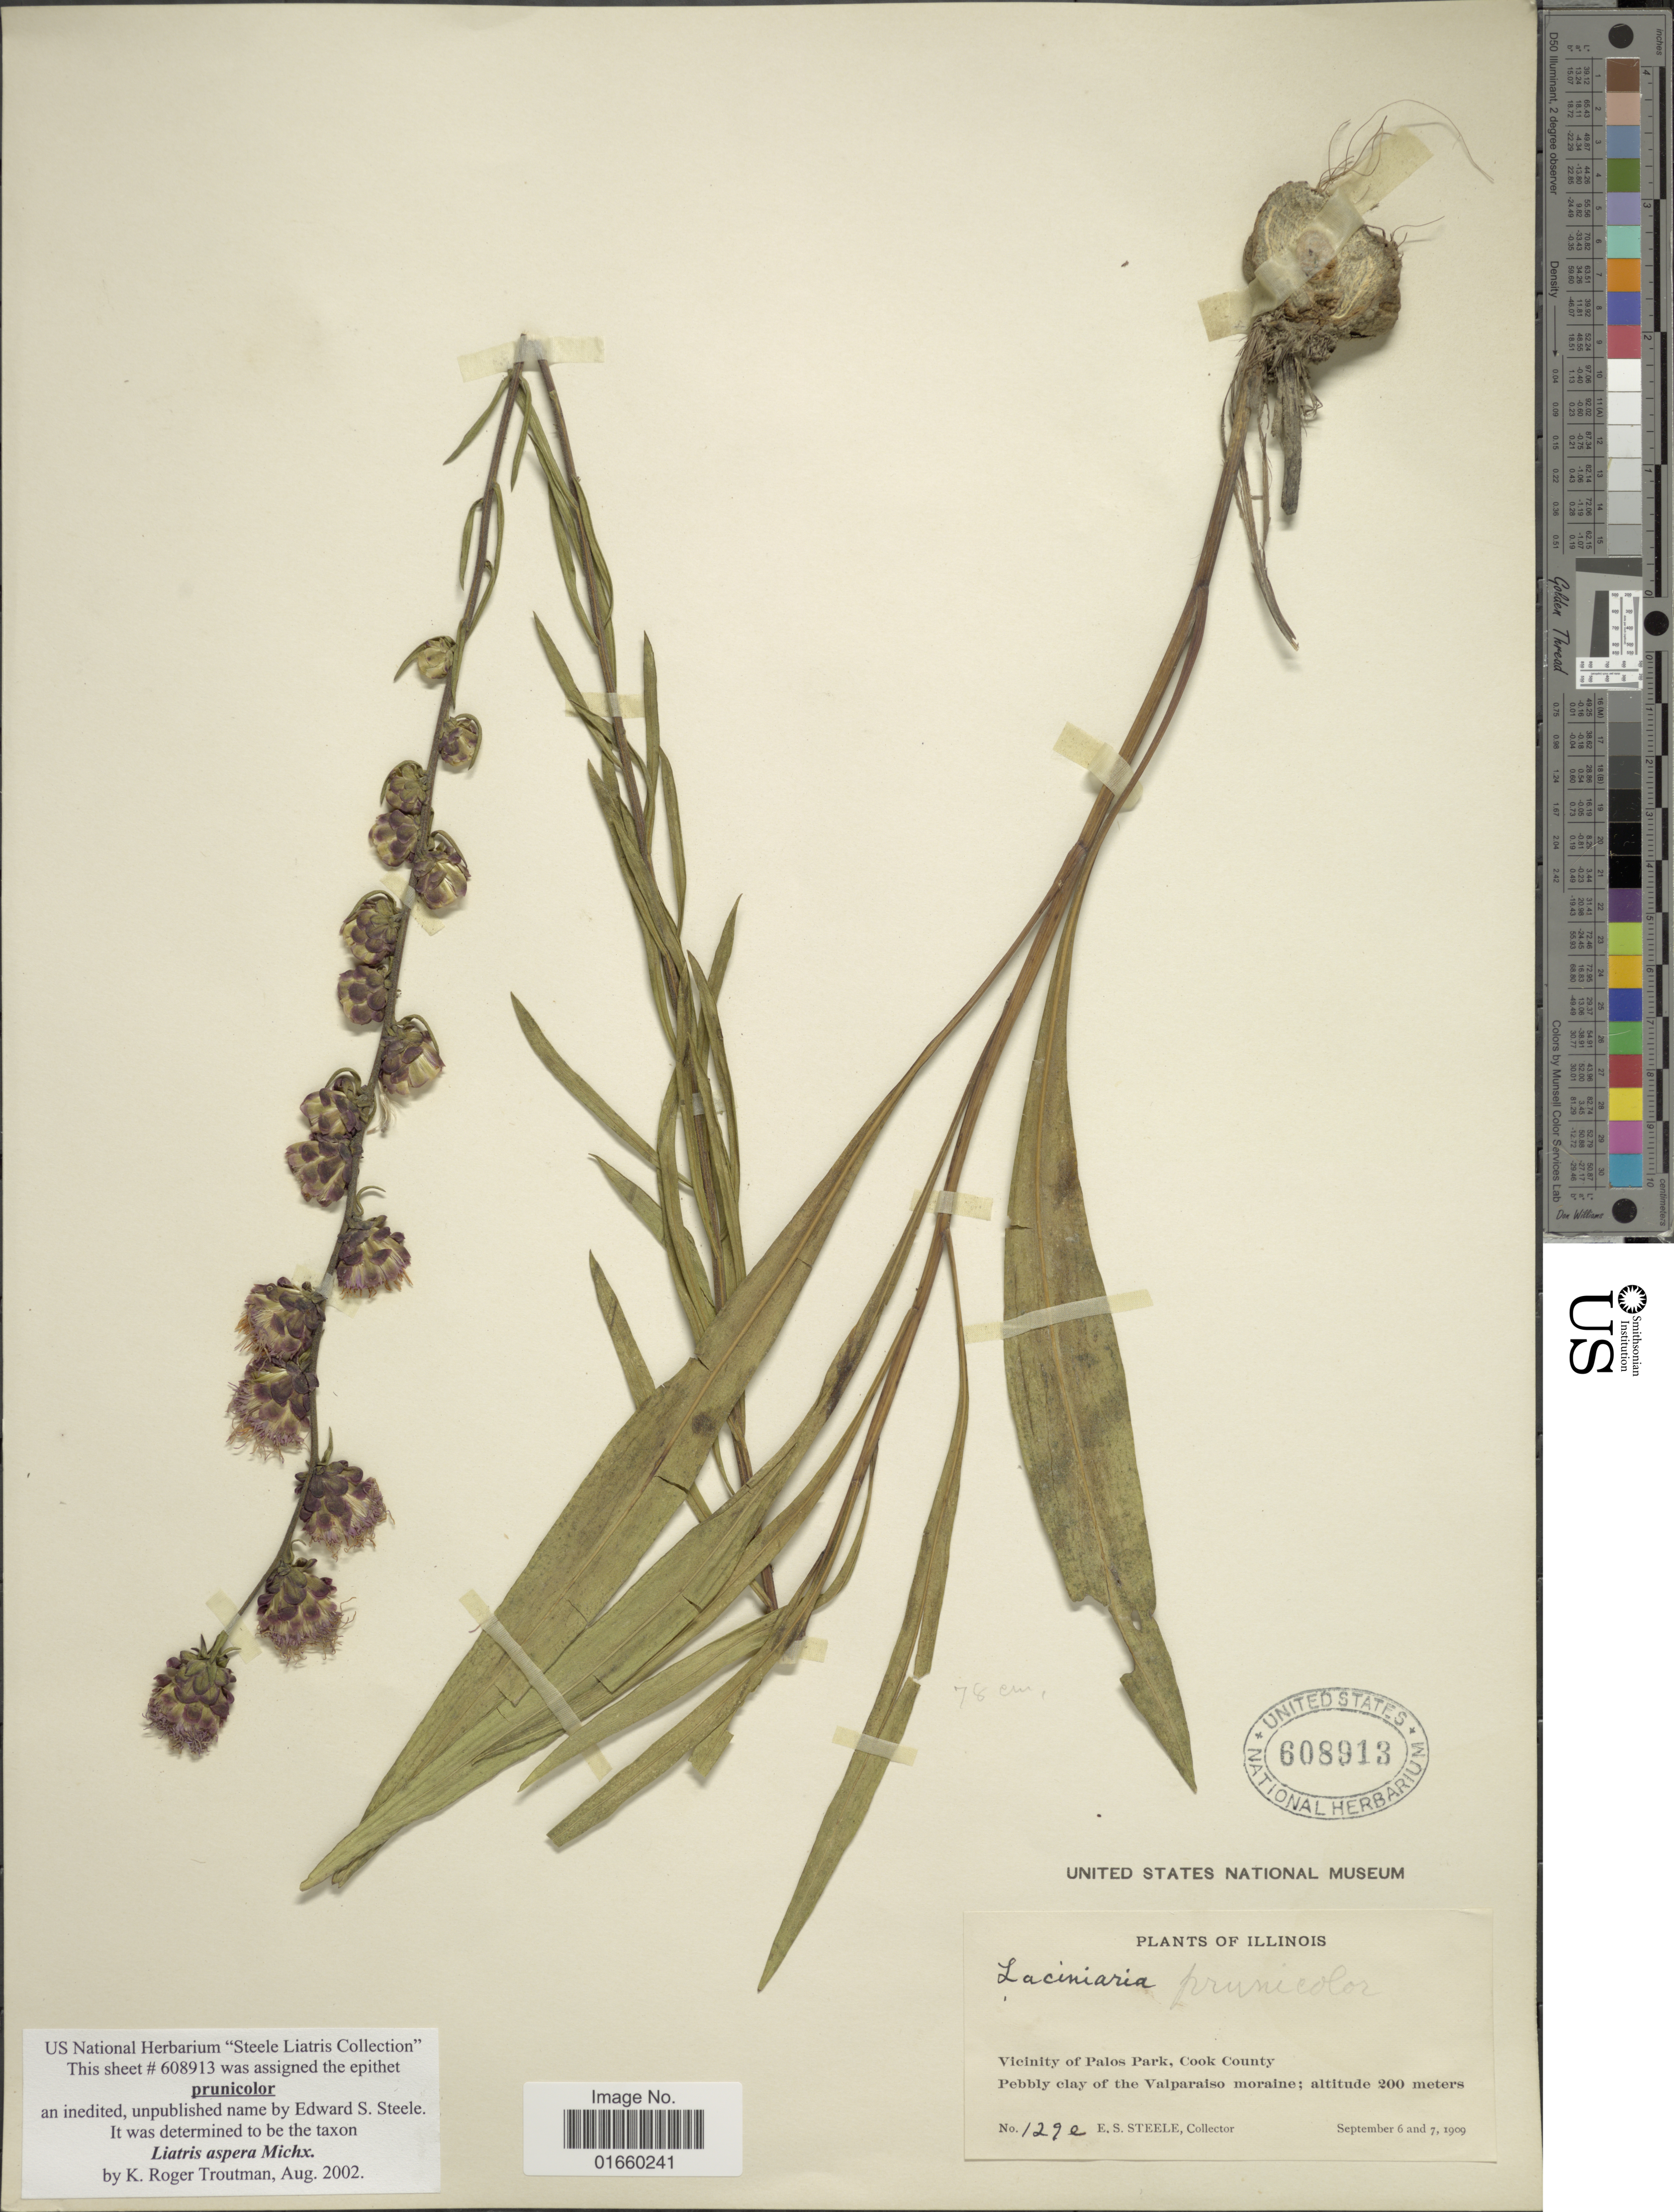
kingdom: Plantae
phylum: Tracheophyta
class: Magnoliopsida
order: Asterales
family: Asteraceae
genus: Liatris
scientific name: Liatris aspera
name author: Michx.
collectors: E. Steele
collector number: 129e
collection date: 1909-09-06/1909-09-07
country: United States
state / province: Illinois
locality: Vicinity of Palos Park, Cook County, Pebbly caly of the Valparaiso moraine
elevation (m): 200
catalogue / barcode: US 608913